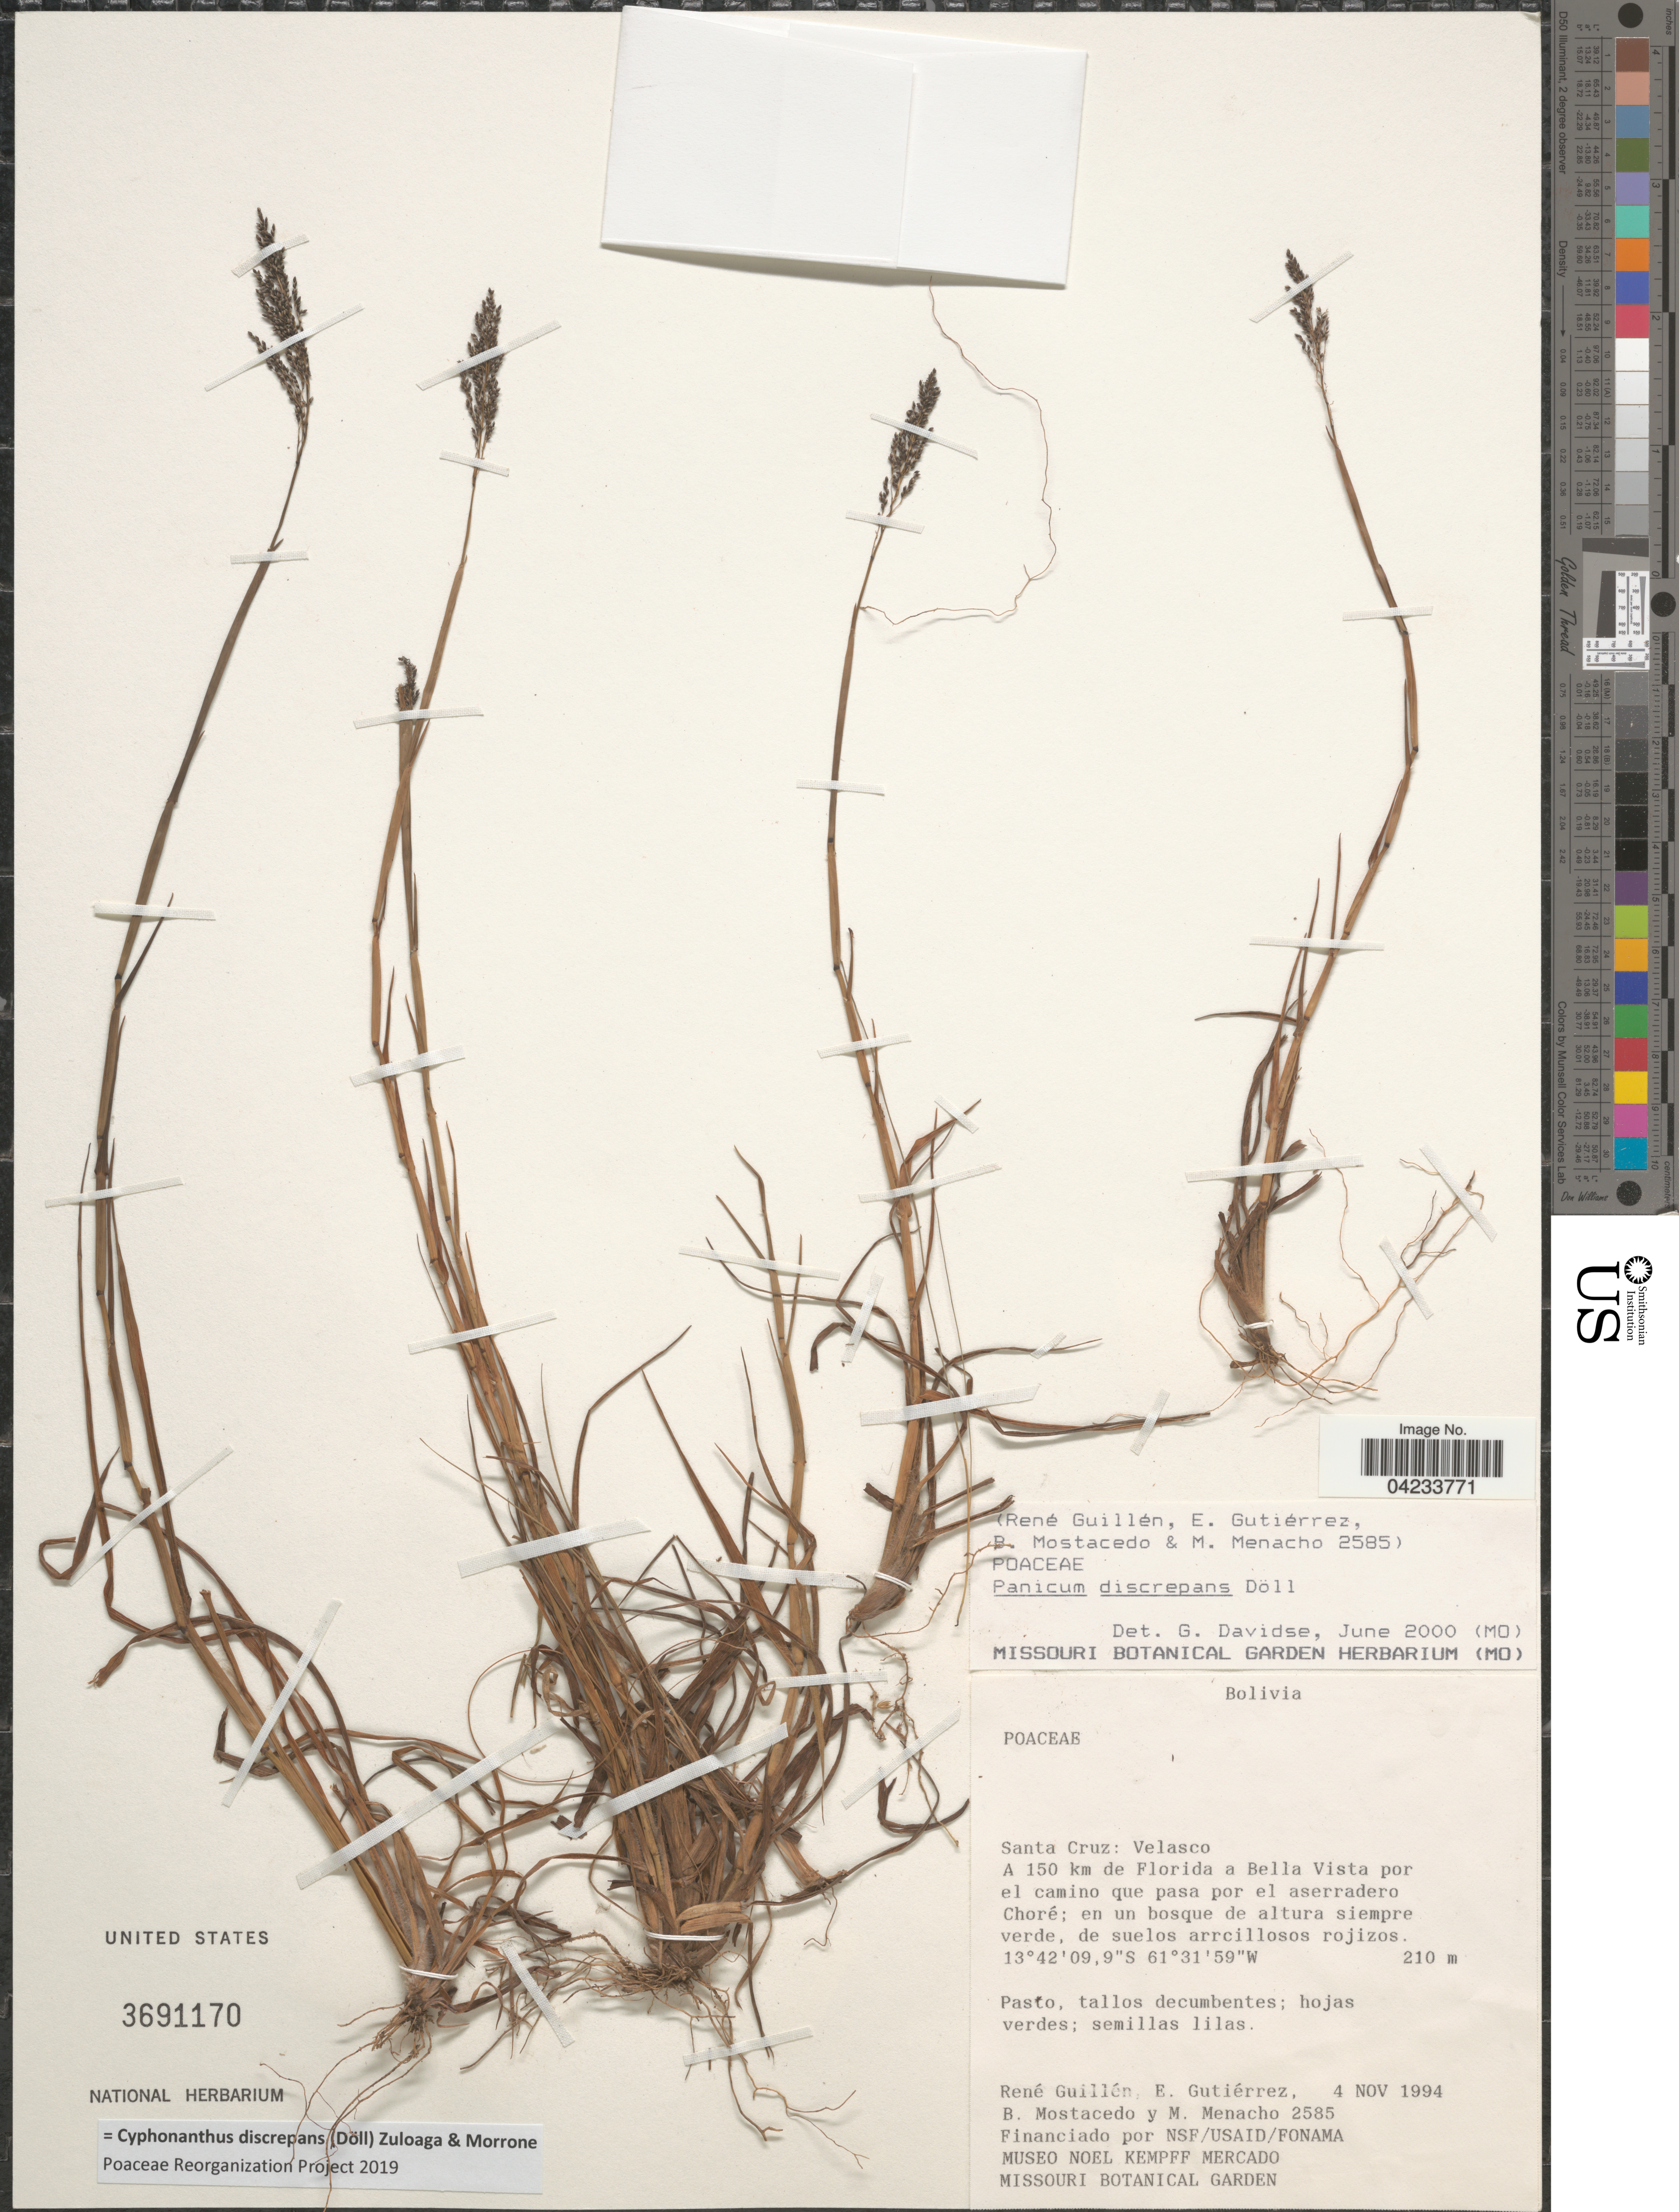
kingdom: Plantae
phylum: Tracheophyta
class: Liliopsida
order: Poales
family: Poaceae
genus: Cyphonanthus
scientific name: Cyphonanthus discrepans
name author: (Döll) Zuloaga & Morrone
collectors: R. Guillen, E. Gutiérrez, B. Mostacedo & M. Menacho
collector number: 2585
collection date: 1994-11-04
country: Bolivia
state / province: Santa Cruz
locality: Santa Cruz: Velasco. A 150 km de Florida a Bella Vista por el camino que pasa por el aserradero Choré.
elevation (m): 210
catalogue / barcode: US 3691170